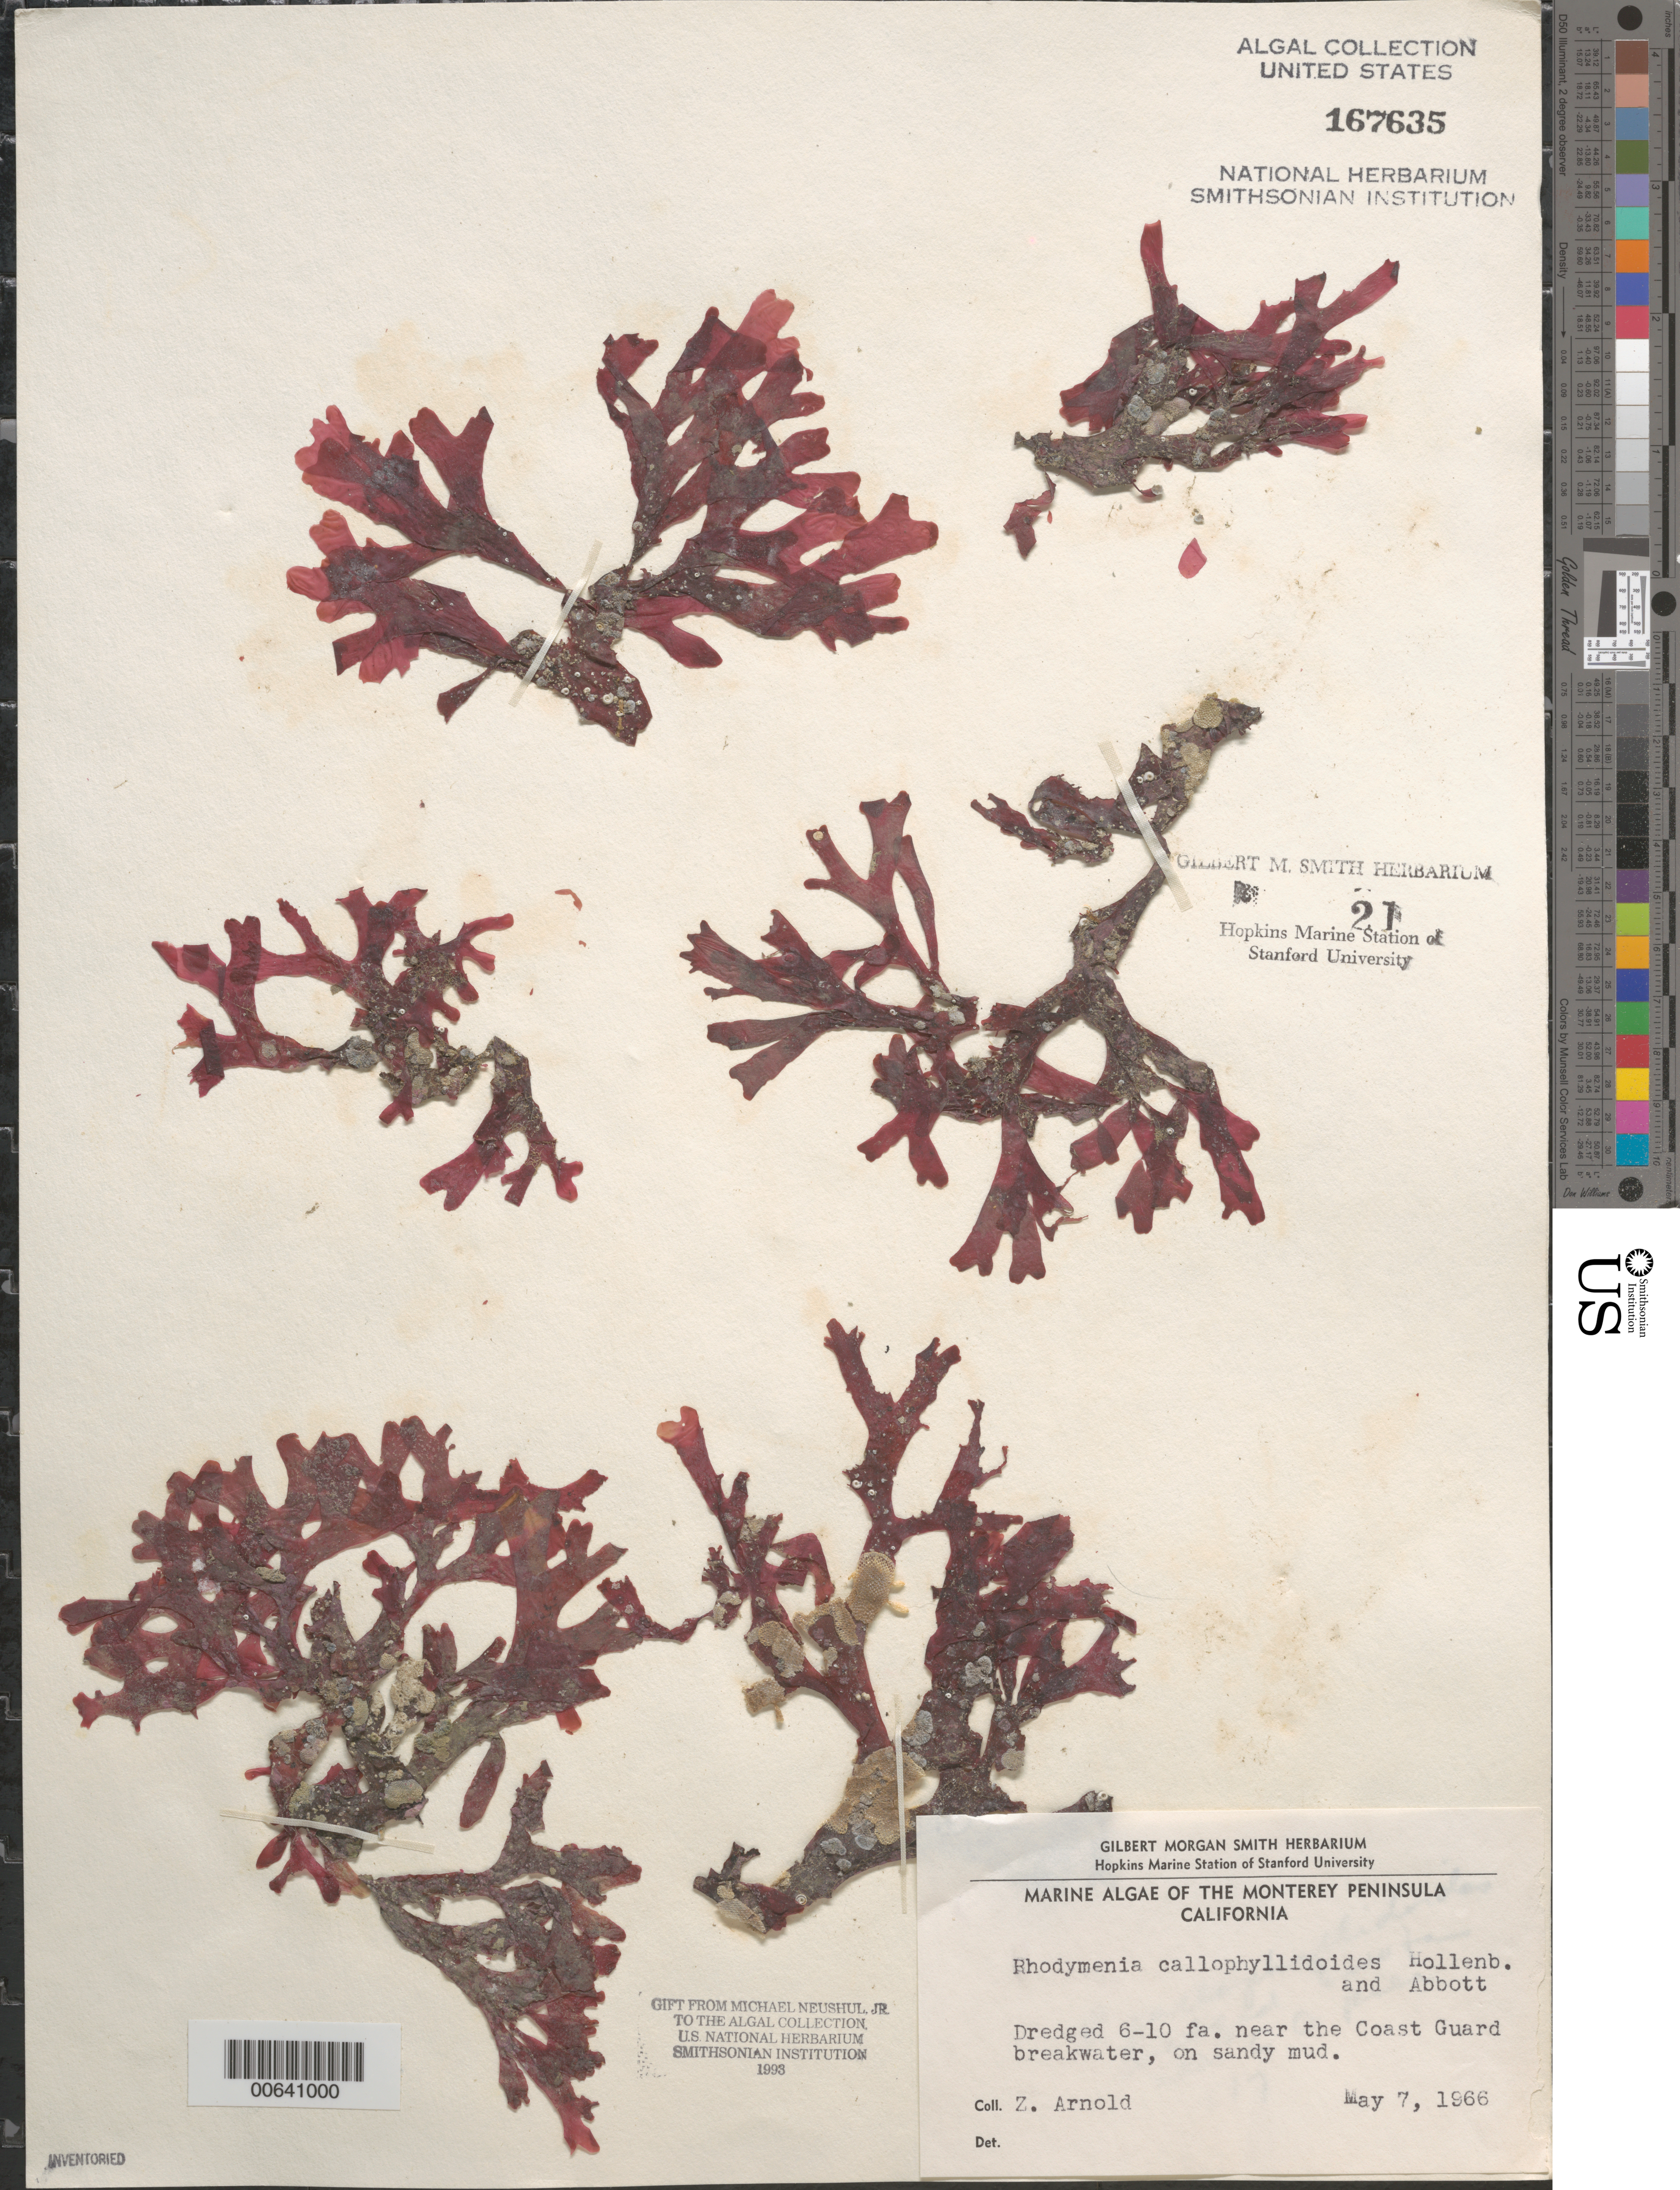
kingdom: Plantae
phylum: Rhodophyta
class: Florideophyceae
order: Rhodymeniales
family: Rhodymeniaceae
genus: Rhodymenia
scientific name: Rhodymenia callophyllidoides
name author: Hollenb. & I.A. Abbott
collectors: Z. M. Arnold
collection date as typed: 07 May 1966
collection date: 1966-05-07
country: United States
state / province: California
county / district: Monterey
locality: Monterey Bay, near Coast Guard breakwater, Monterey Peninsula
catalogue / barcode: US 167635